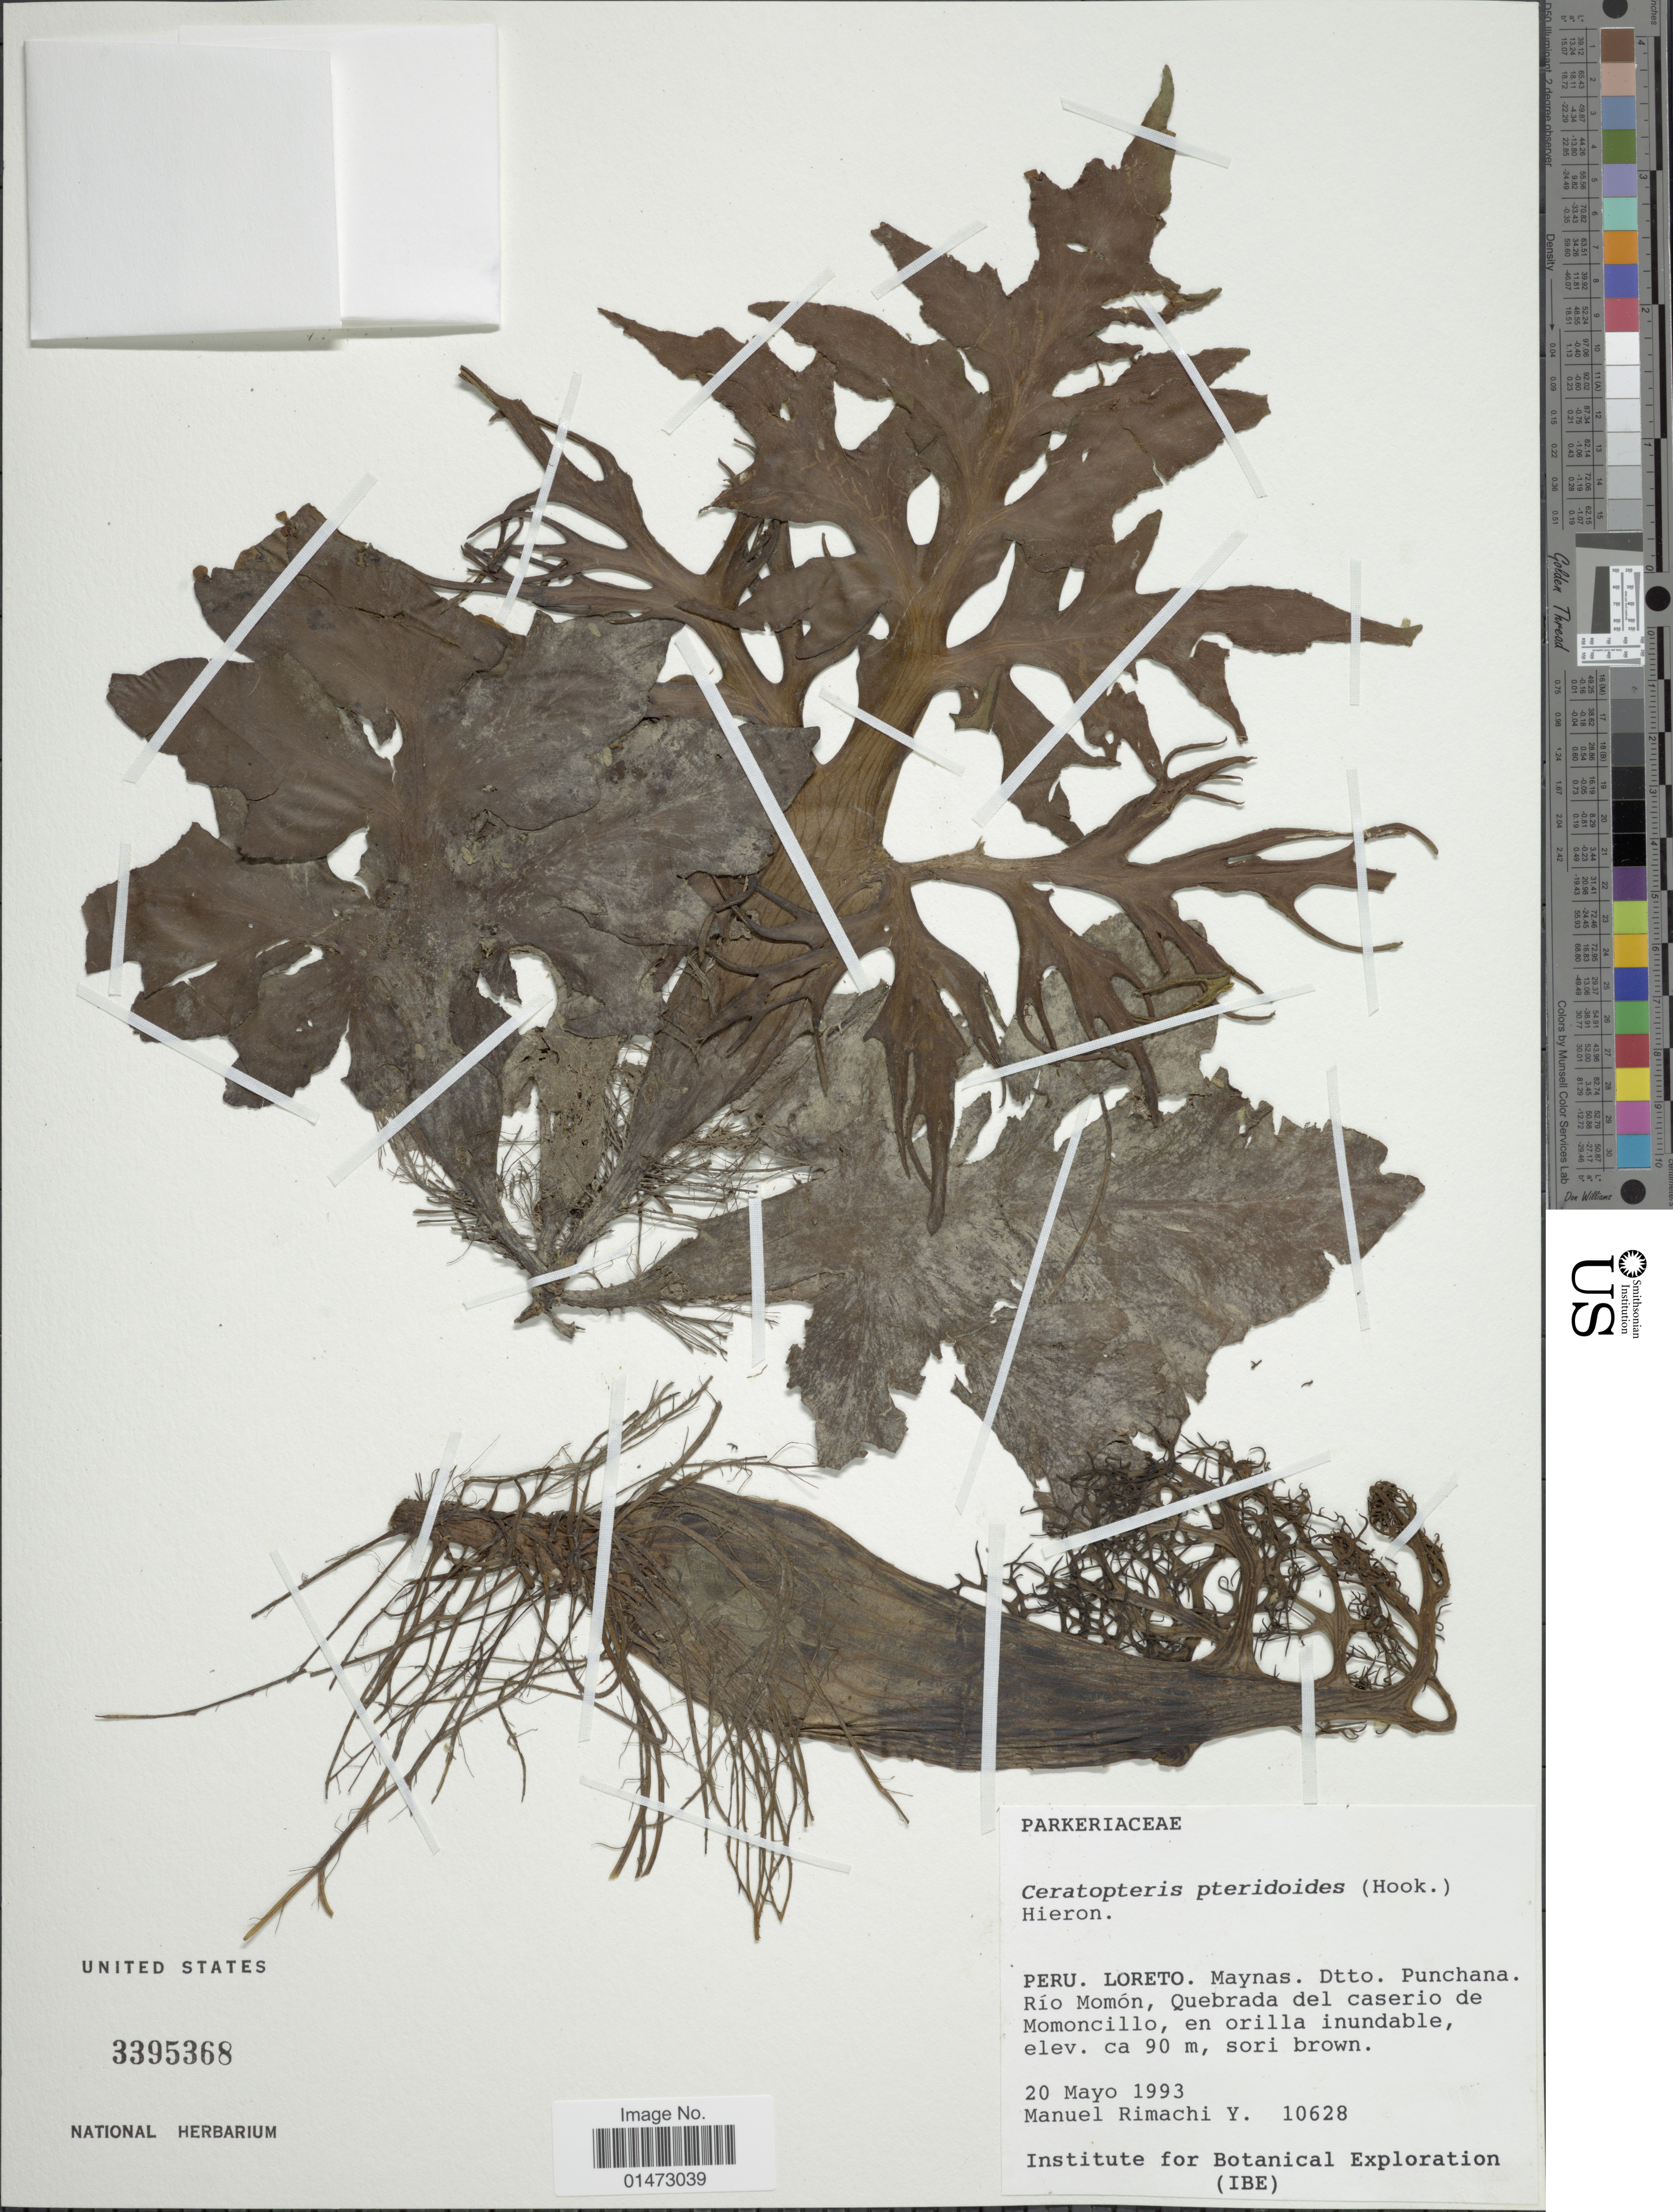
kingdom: Plantae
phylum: Tracheophyta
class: Polypodiopsida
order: Polypodiales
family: Pteridaceae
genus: Ceratopteris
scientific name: Ceratopteris pteridioides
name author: (Hook.) Hieron.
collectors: M. Rimachi Y.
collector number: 10628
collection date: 1993-05-20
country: Peru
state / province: Loreto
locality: Maynas. Dtto. Punchana. Río Momón, Quebrada del caserio de Momoncillo, en orilla inundable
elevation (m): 90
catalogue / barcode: US 3395368